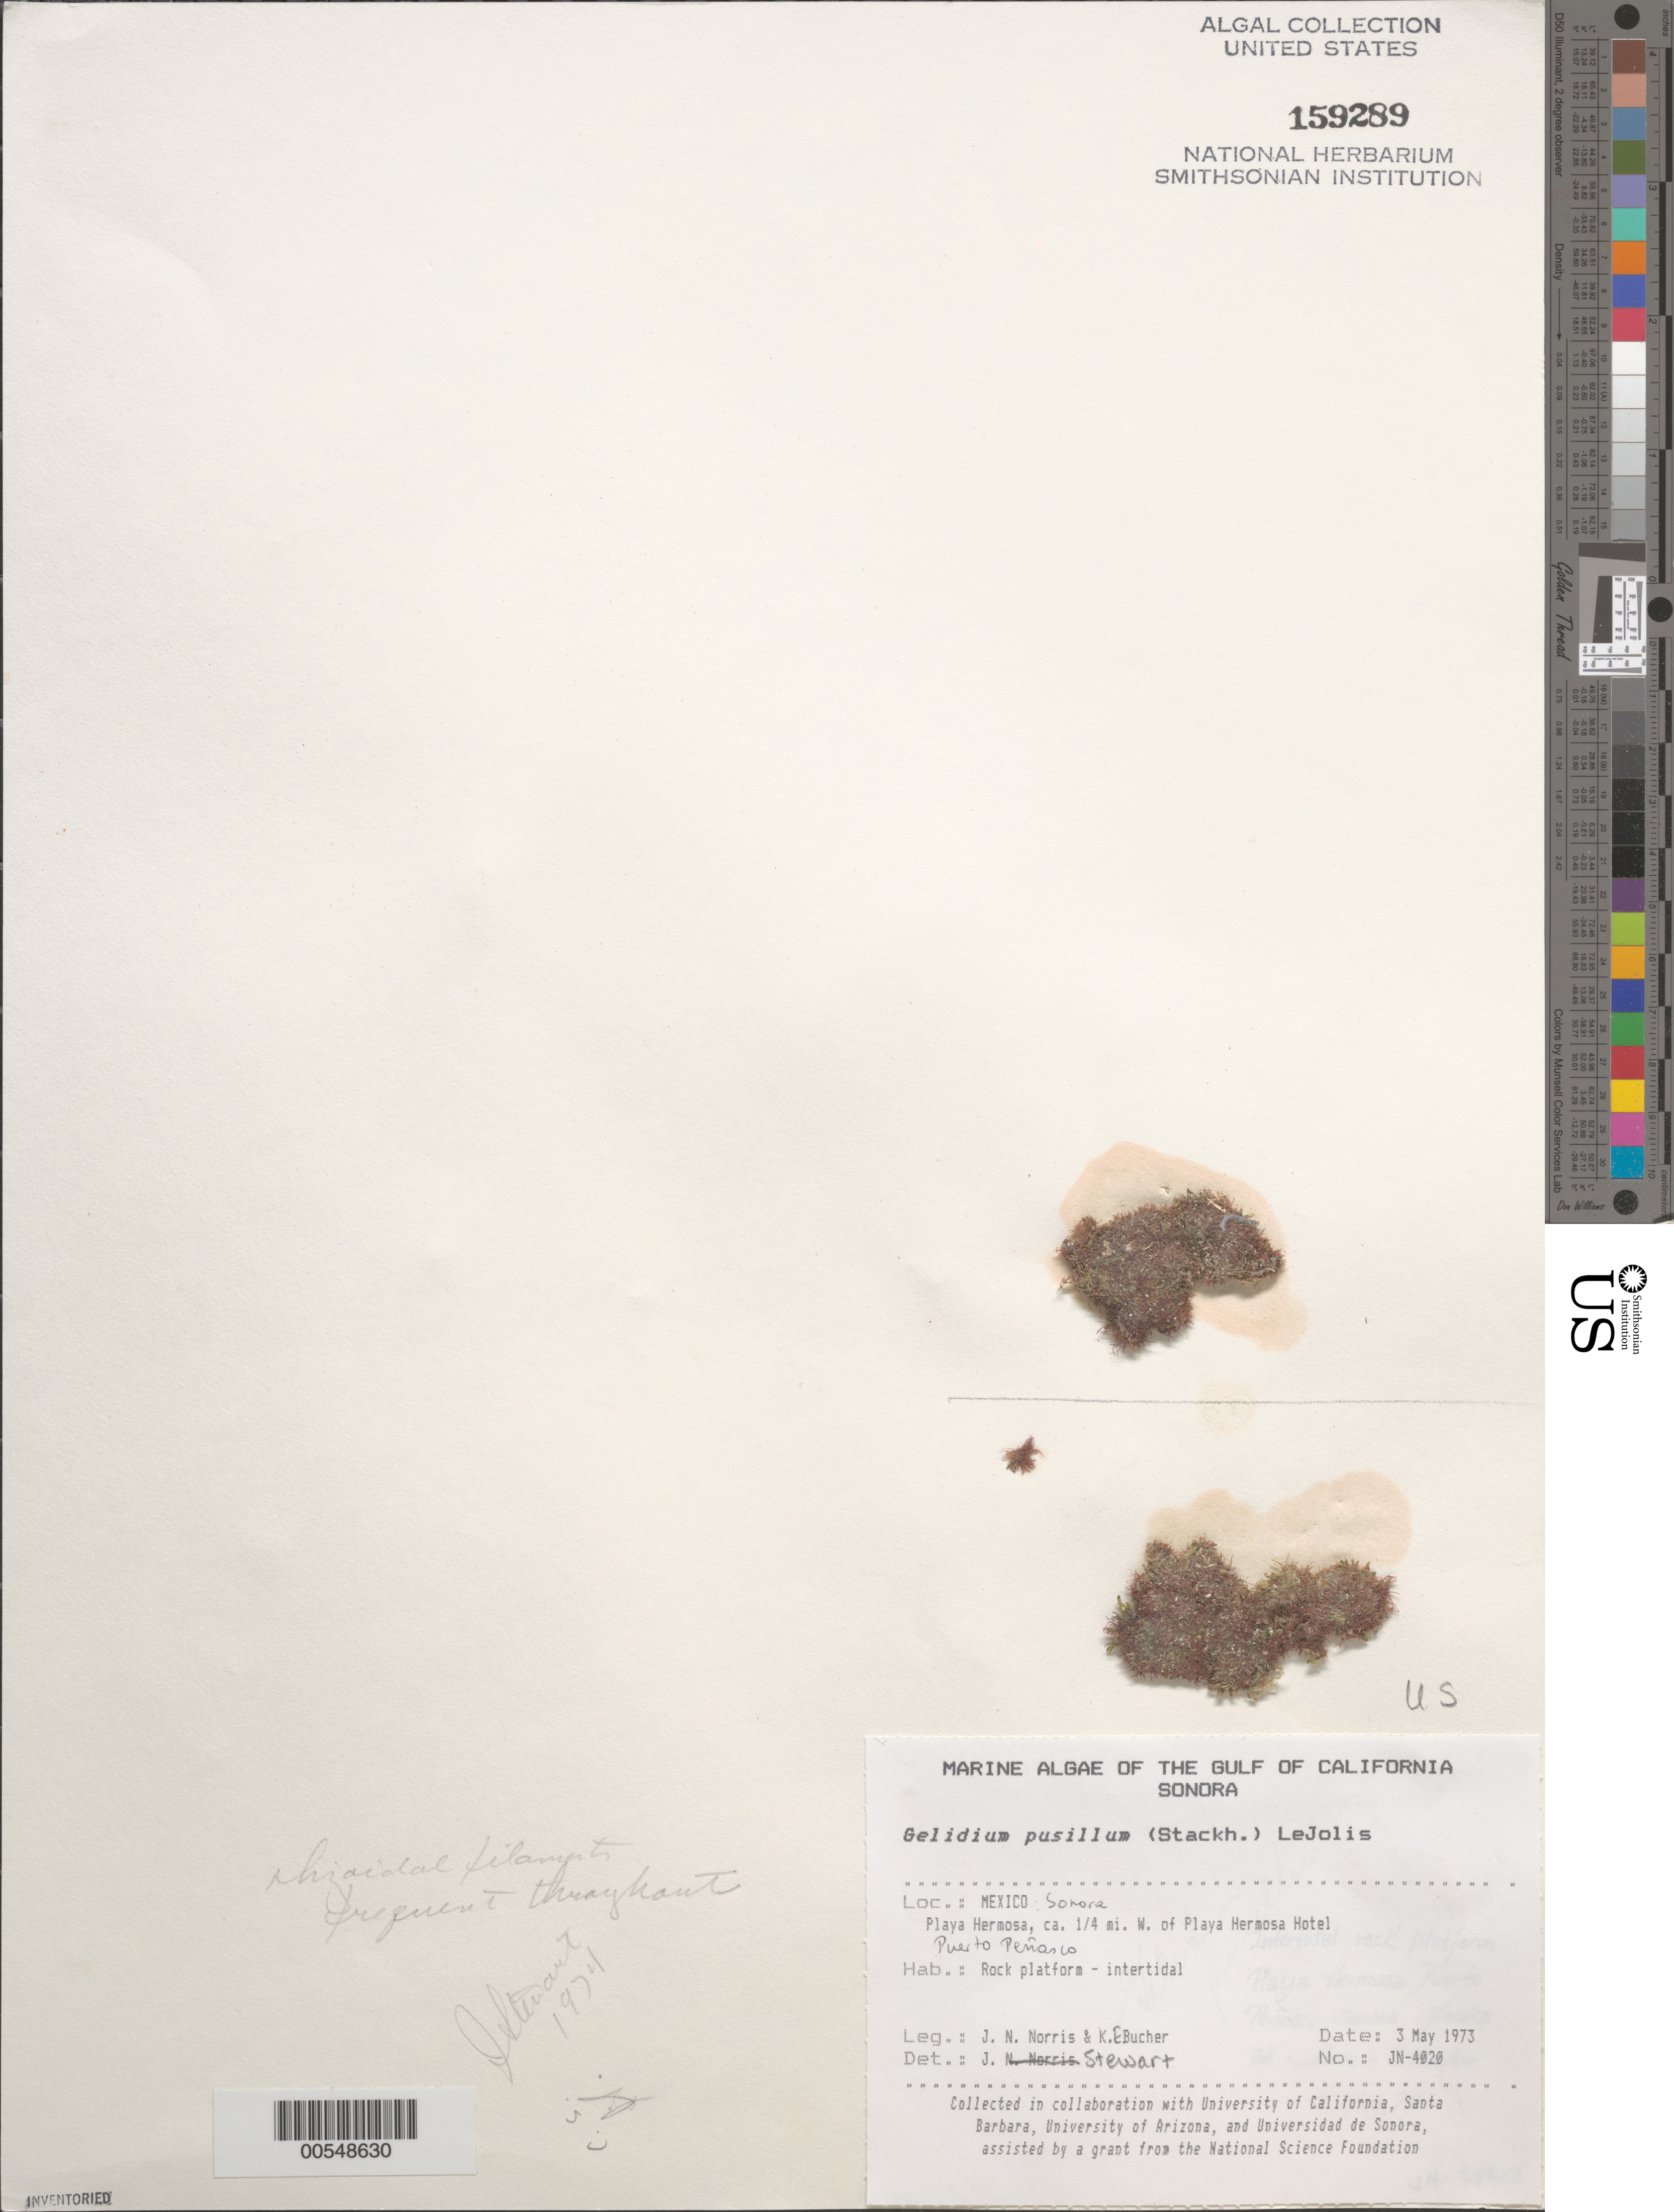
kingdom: Plantae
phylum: Rhodophyta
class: Florideophyceae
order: Gelidiales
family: Gelidiaceae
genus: Gelidium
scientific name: Gelidium pusillum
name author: (Stackh.) Le Jol.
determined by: Stewart, J.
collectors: J. N. Norris & K. E. Bucher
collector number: JN-4020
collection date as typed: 03 May 1973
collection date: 1973-05-03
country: Mexico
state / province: Sonora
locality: Playa Hermosa, Puerto Penasco, ca. 0.25 mile west of Playa Hermosa Hotel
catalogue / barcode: US 159289